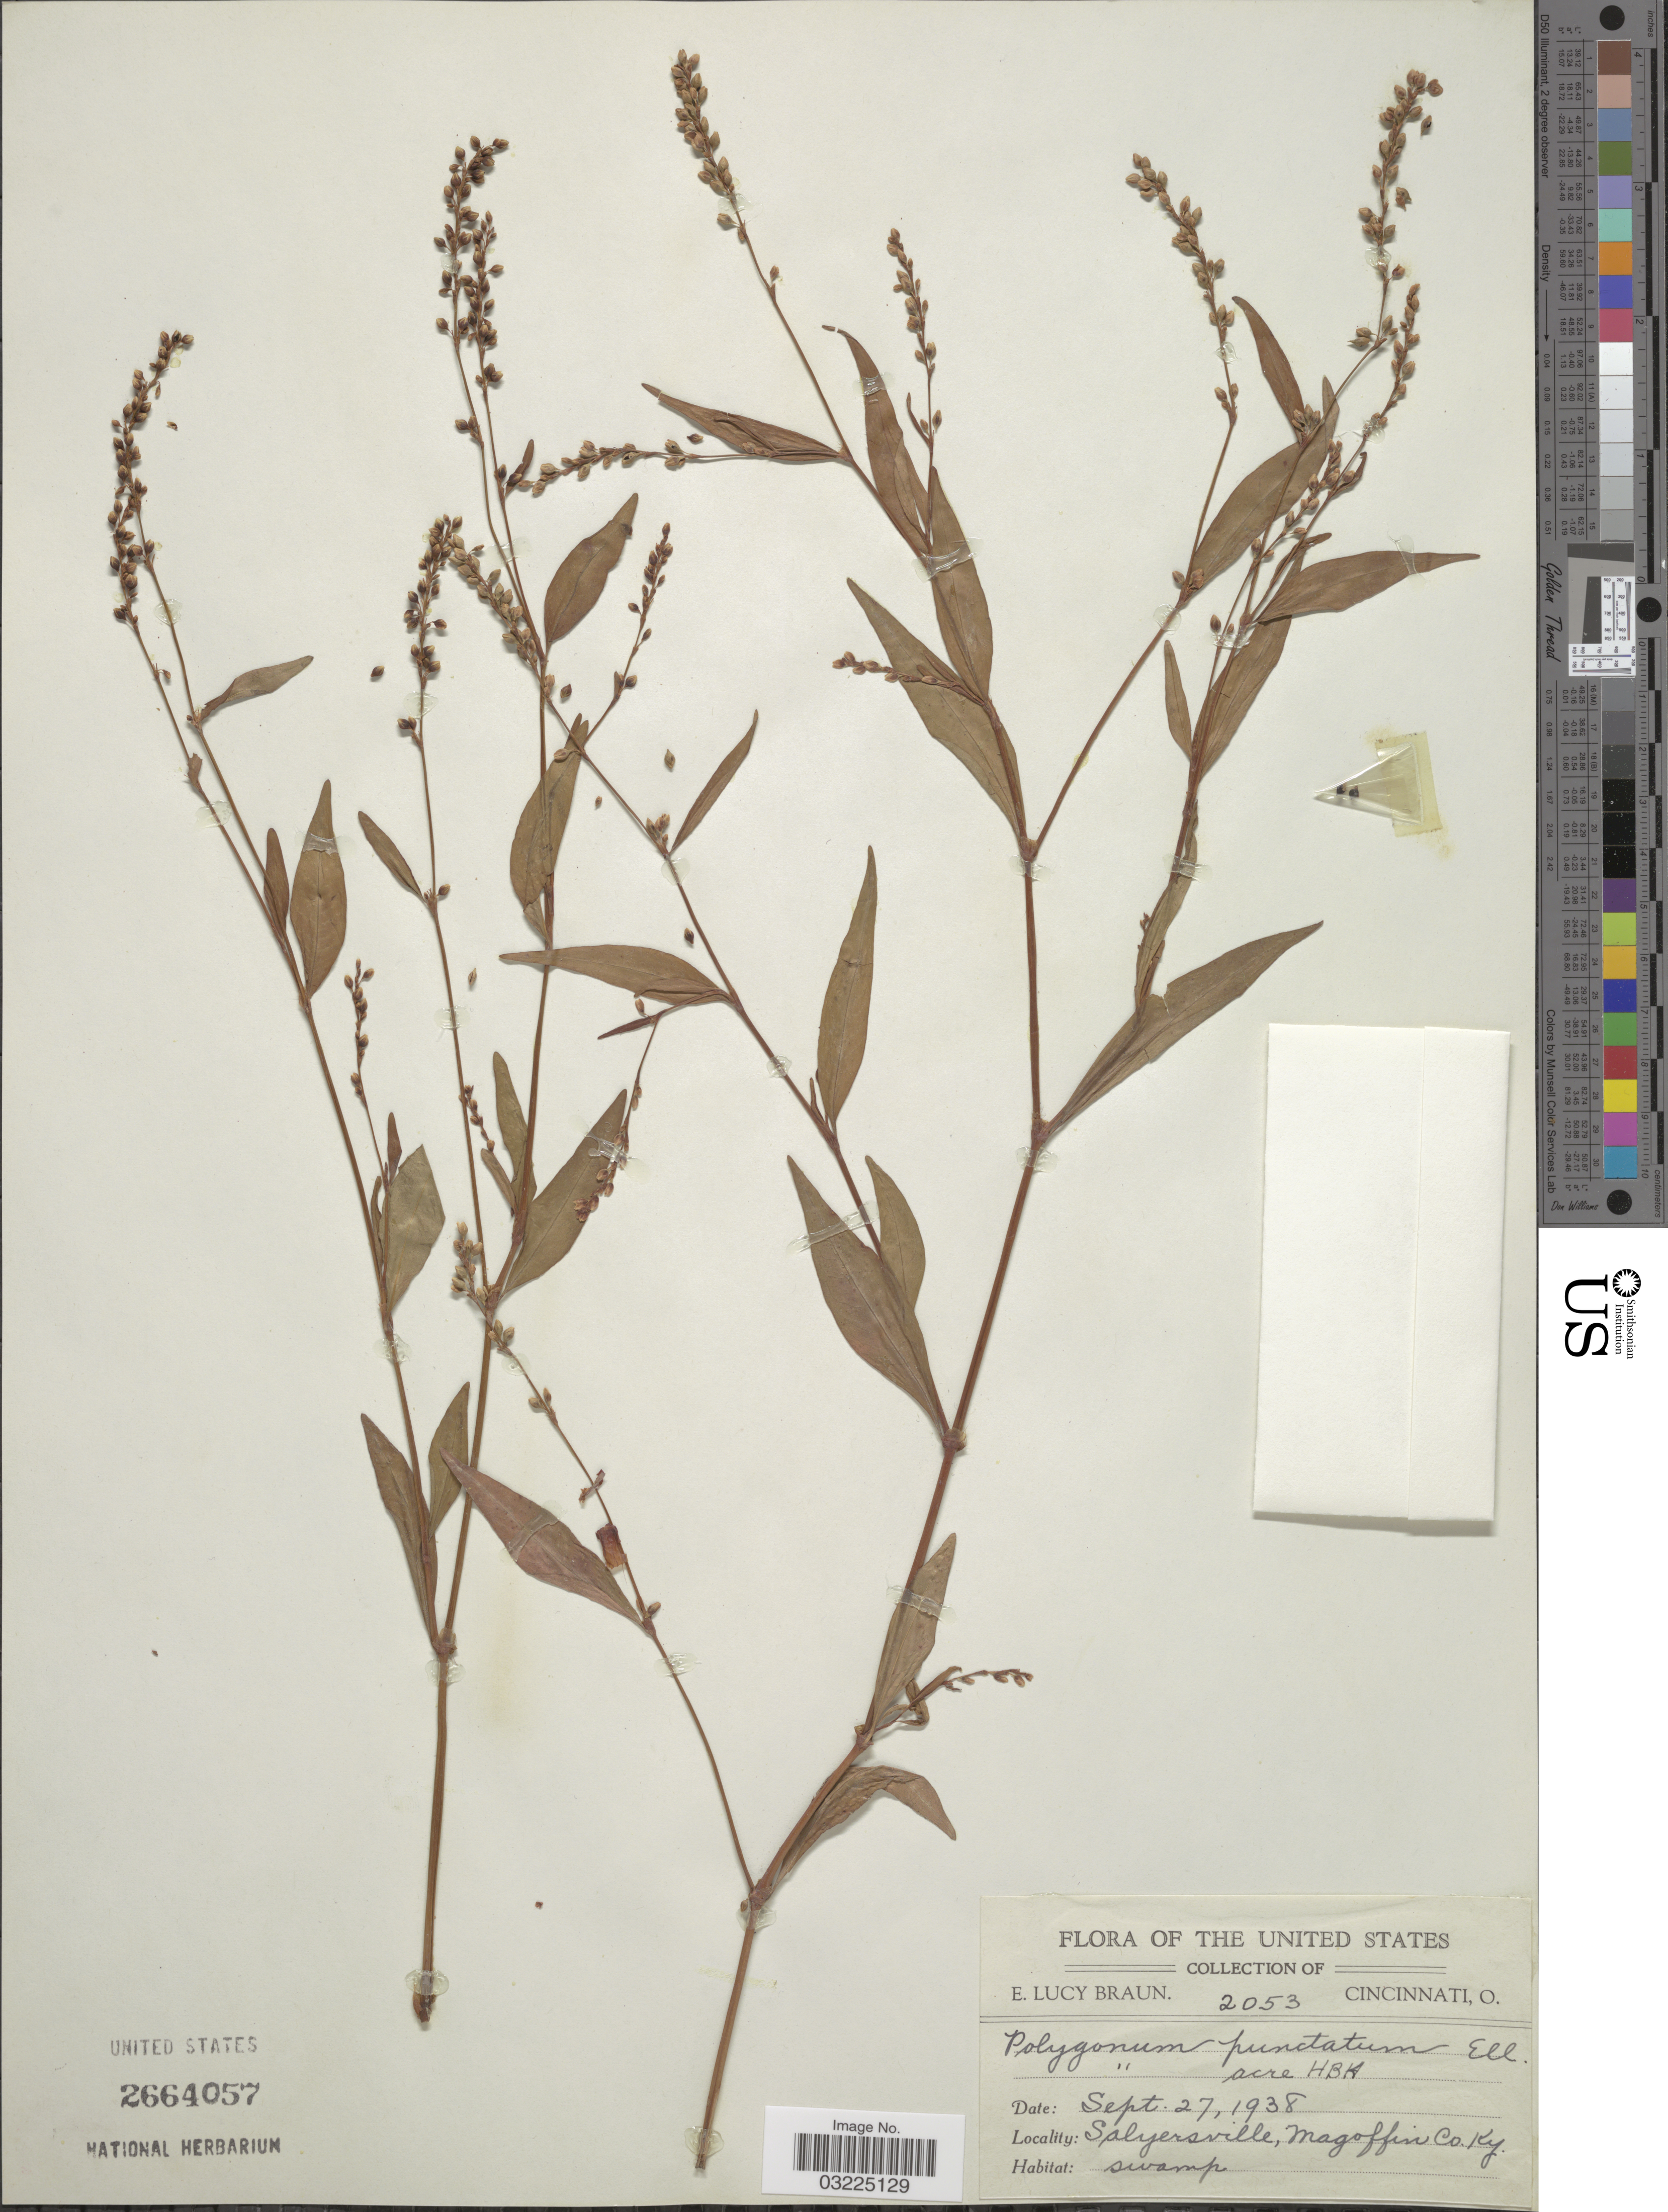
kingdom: Plantae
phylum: Tracheophyta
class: Magnoliopsida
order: Caryophyllales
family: Polygonaceae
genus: Persicaria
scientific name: Persicaria punctata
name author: (Elliott) Small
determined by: Atha, D. E.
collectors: E. L. Braun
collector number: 2053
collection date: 1938-09-27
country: United States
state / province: Kentucky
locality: Salyersville, Magoffin Co.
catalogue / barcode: US 2664057